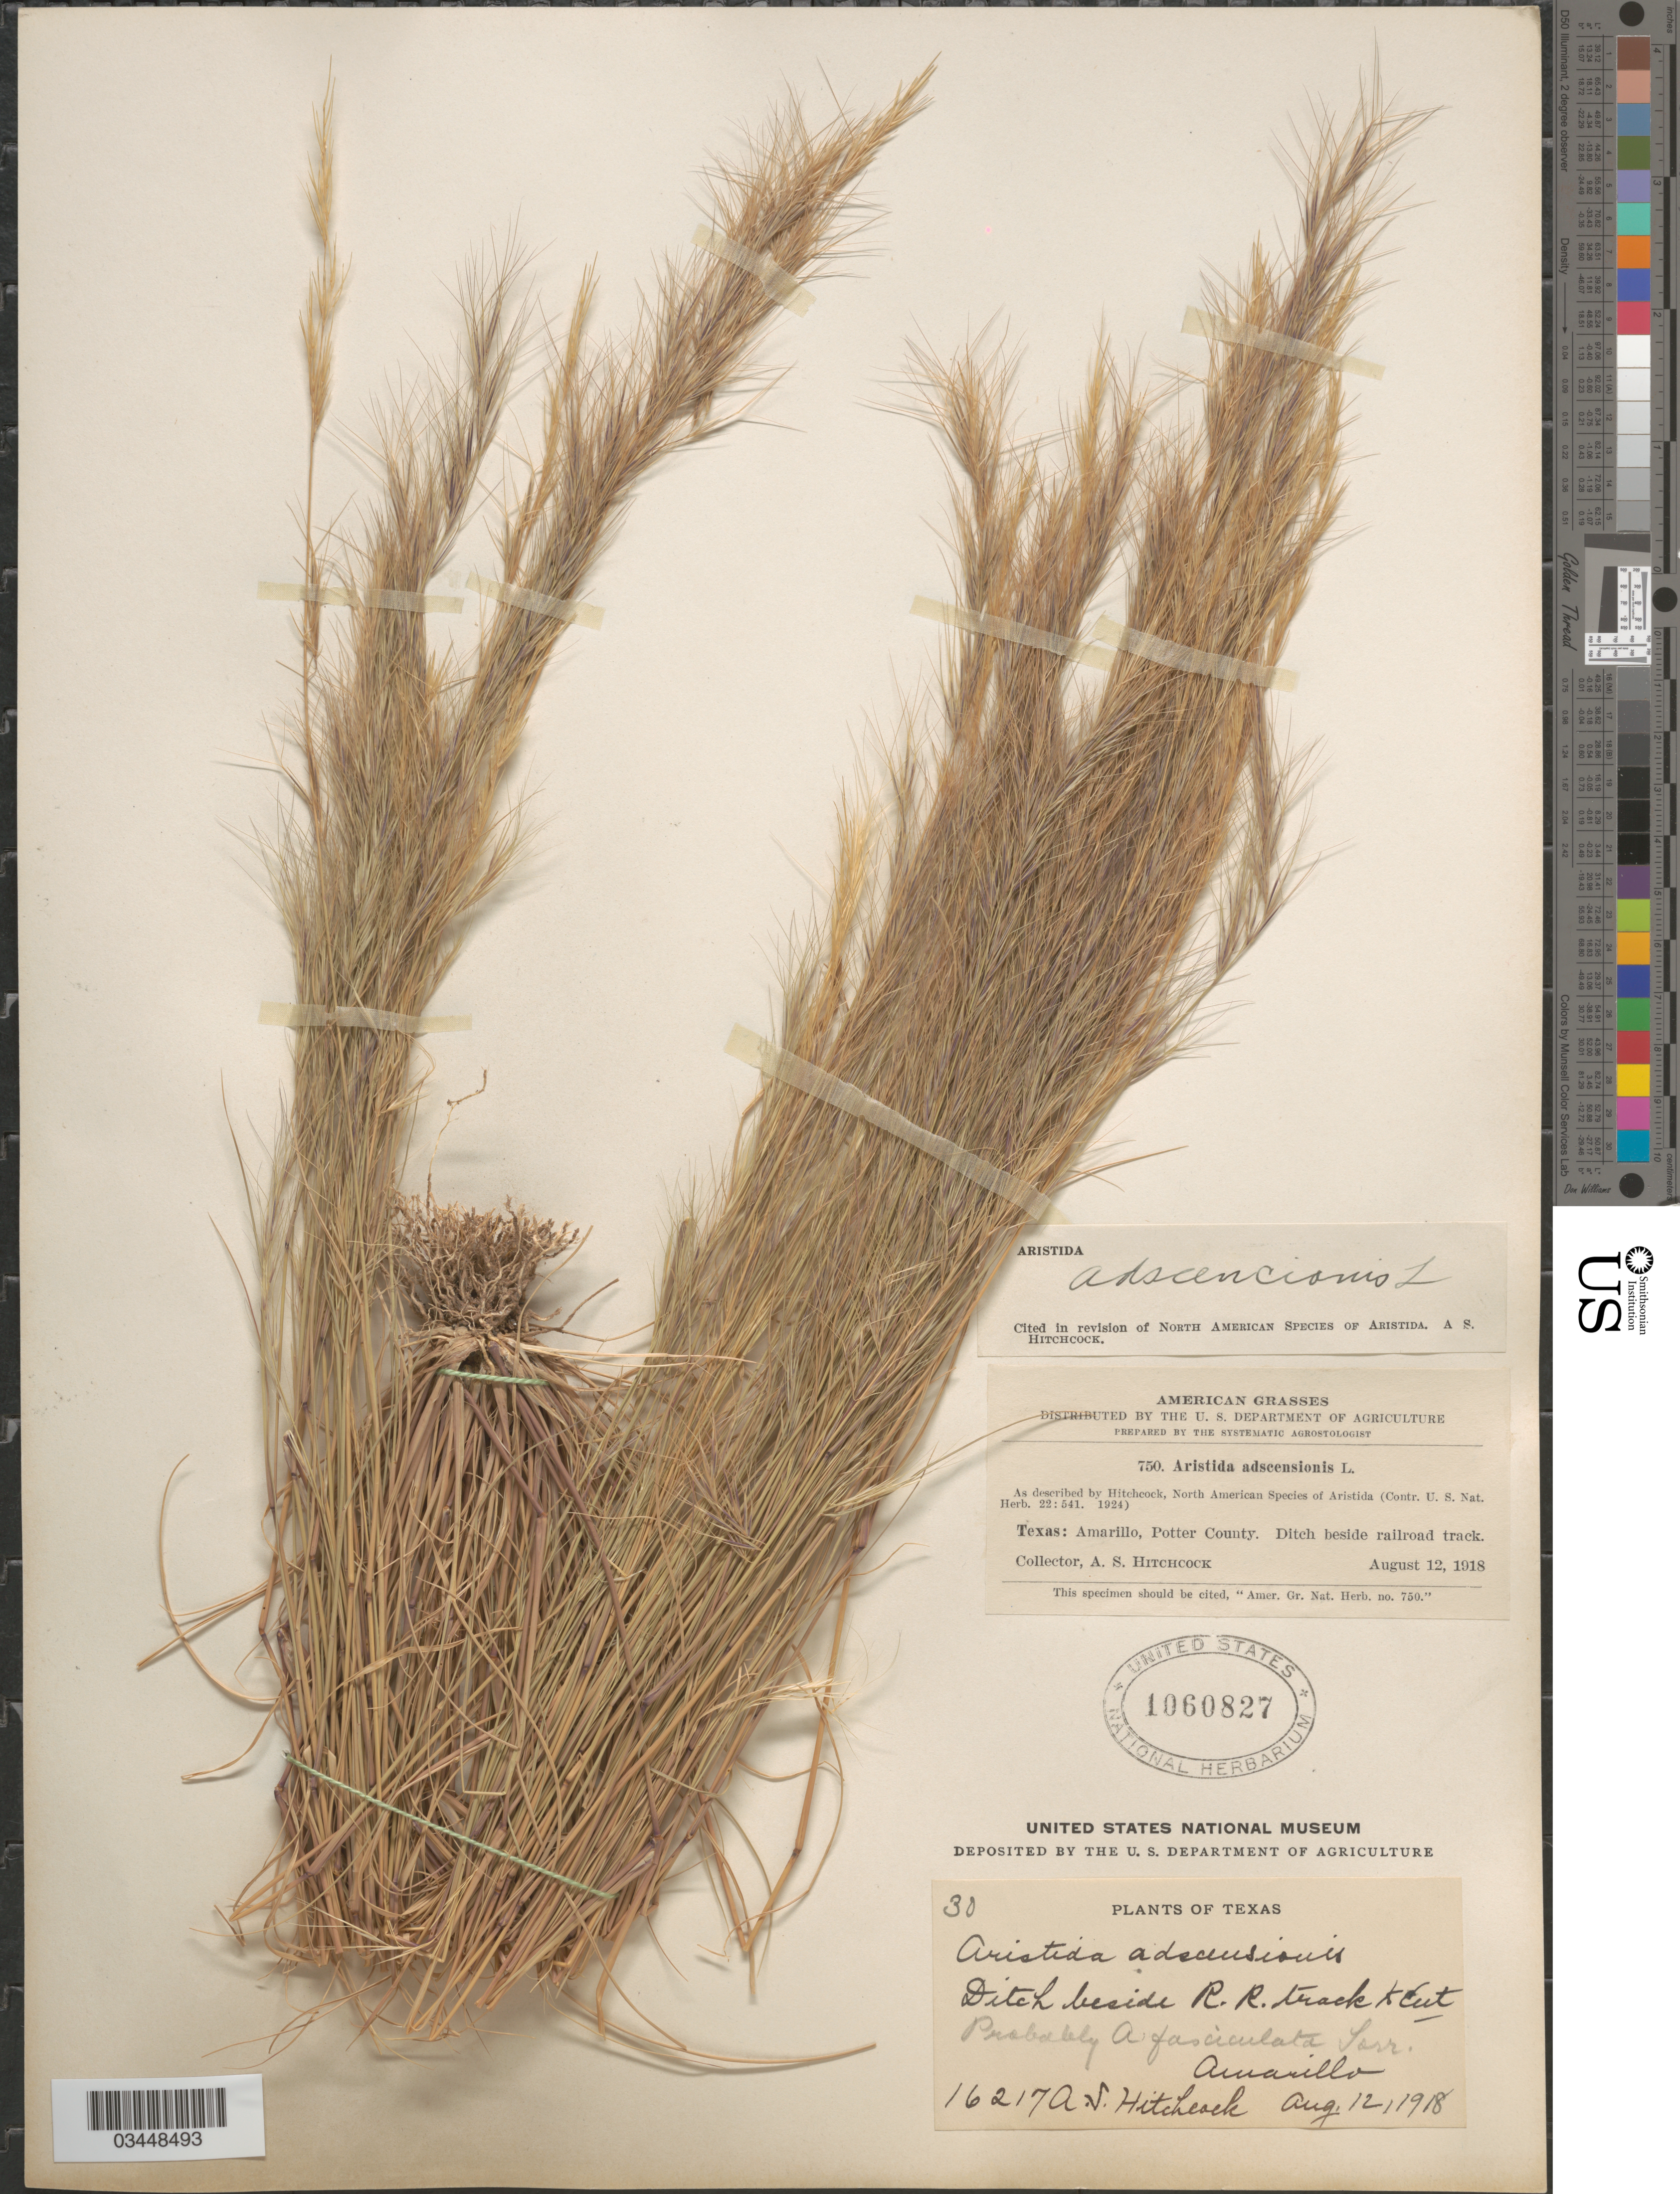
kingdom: Plantae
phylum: Tracheophyta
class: Liliopsida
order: Poales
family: Poaceae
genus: Aristida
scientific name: Aristida adscensionis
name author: L.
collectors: A. S. Hitchcock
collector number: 16217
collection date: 1918-08-12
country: United States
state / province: Texas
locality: Amarillo, Potter County. Ditch beside railroad track.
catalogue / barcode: US 1060827